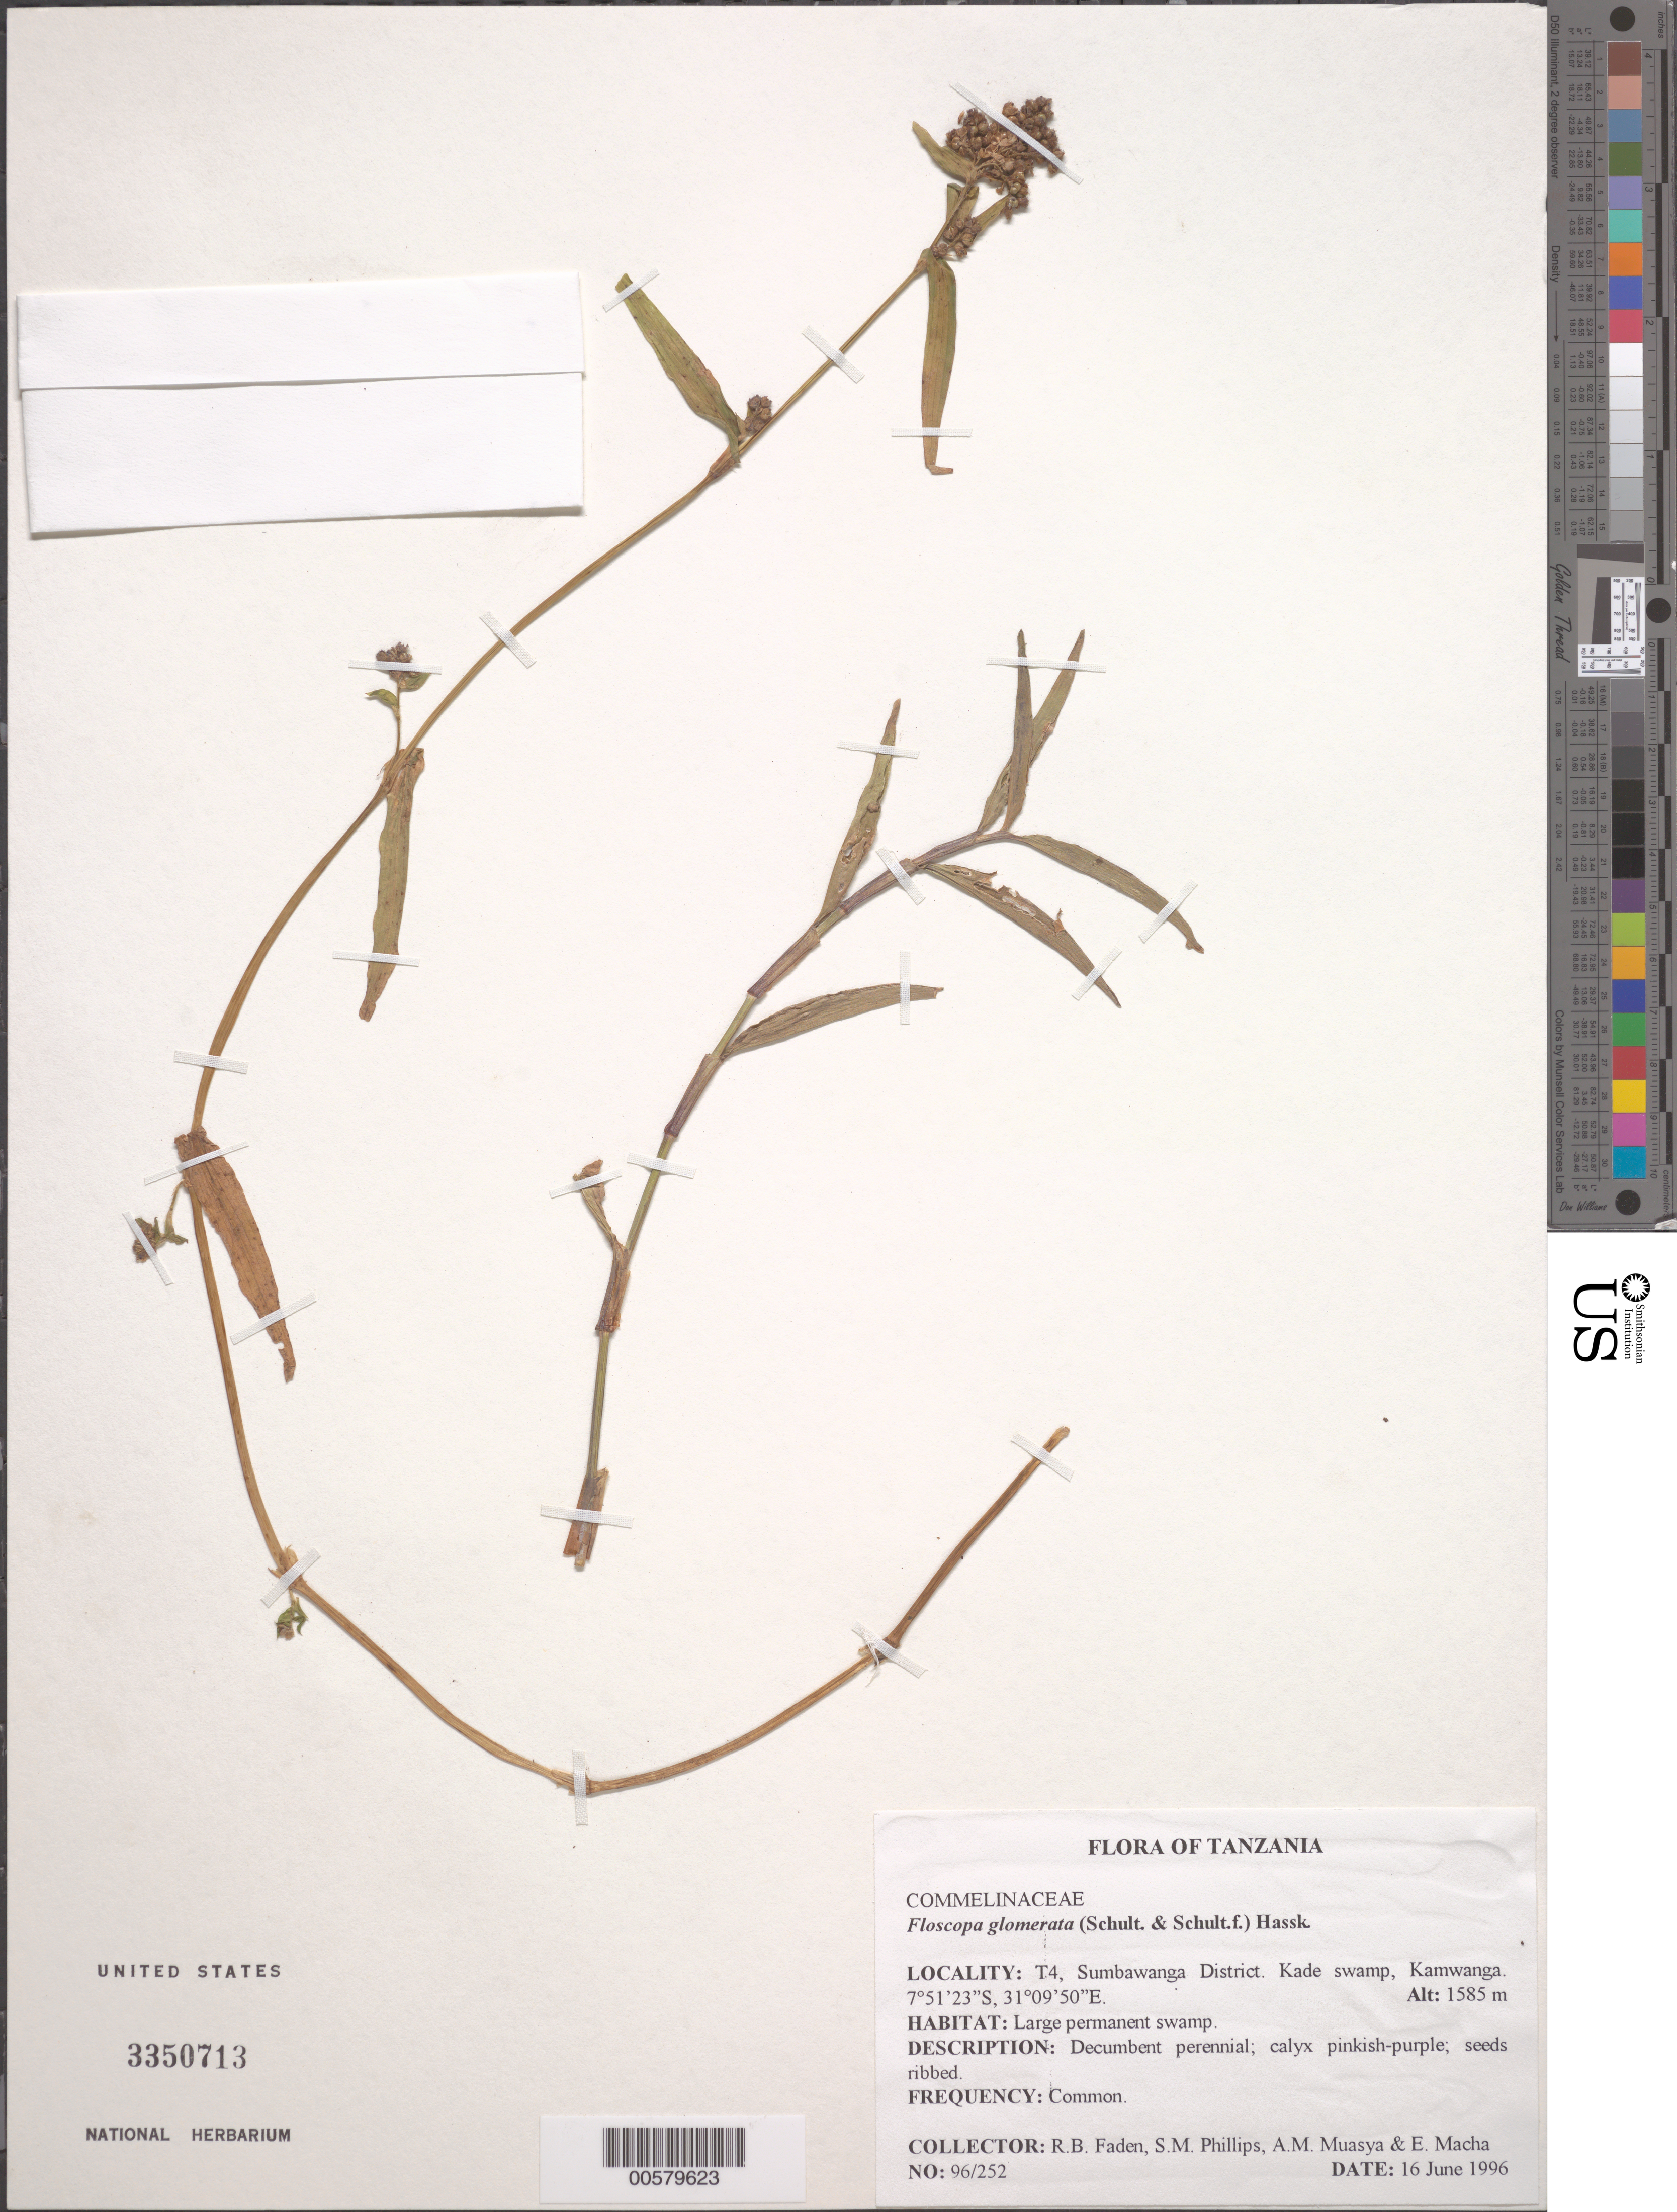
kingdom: Plantae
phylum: Tracheophyta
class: Liliopsida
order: Commelinales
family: Commelinaceae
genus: Floscopa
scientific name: Floscopa glomerata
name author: (Willd. ex Schult. & Schult. f.) Hassk.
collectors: R. B. Faden, S. M. Phillips, A. Muasya & E. Macha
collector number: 96/252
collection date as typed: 16 Jun 1996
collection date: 1996-06-16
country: Tanzania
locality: T4, sumbawanga dist., kade swamp, kamwanga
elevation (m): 1585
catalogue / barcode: US 3350713